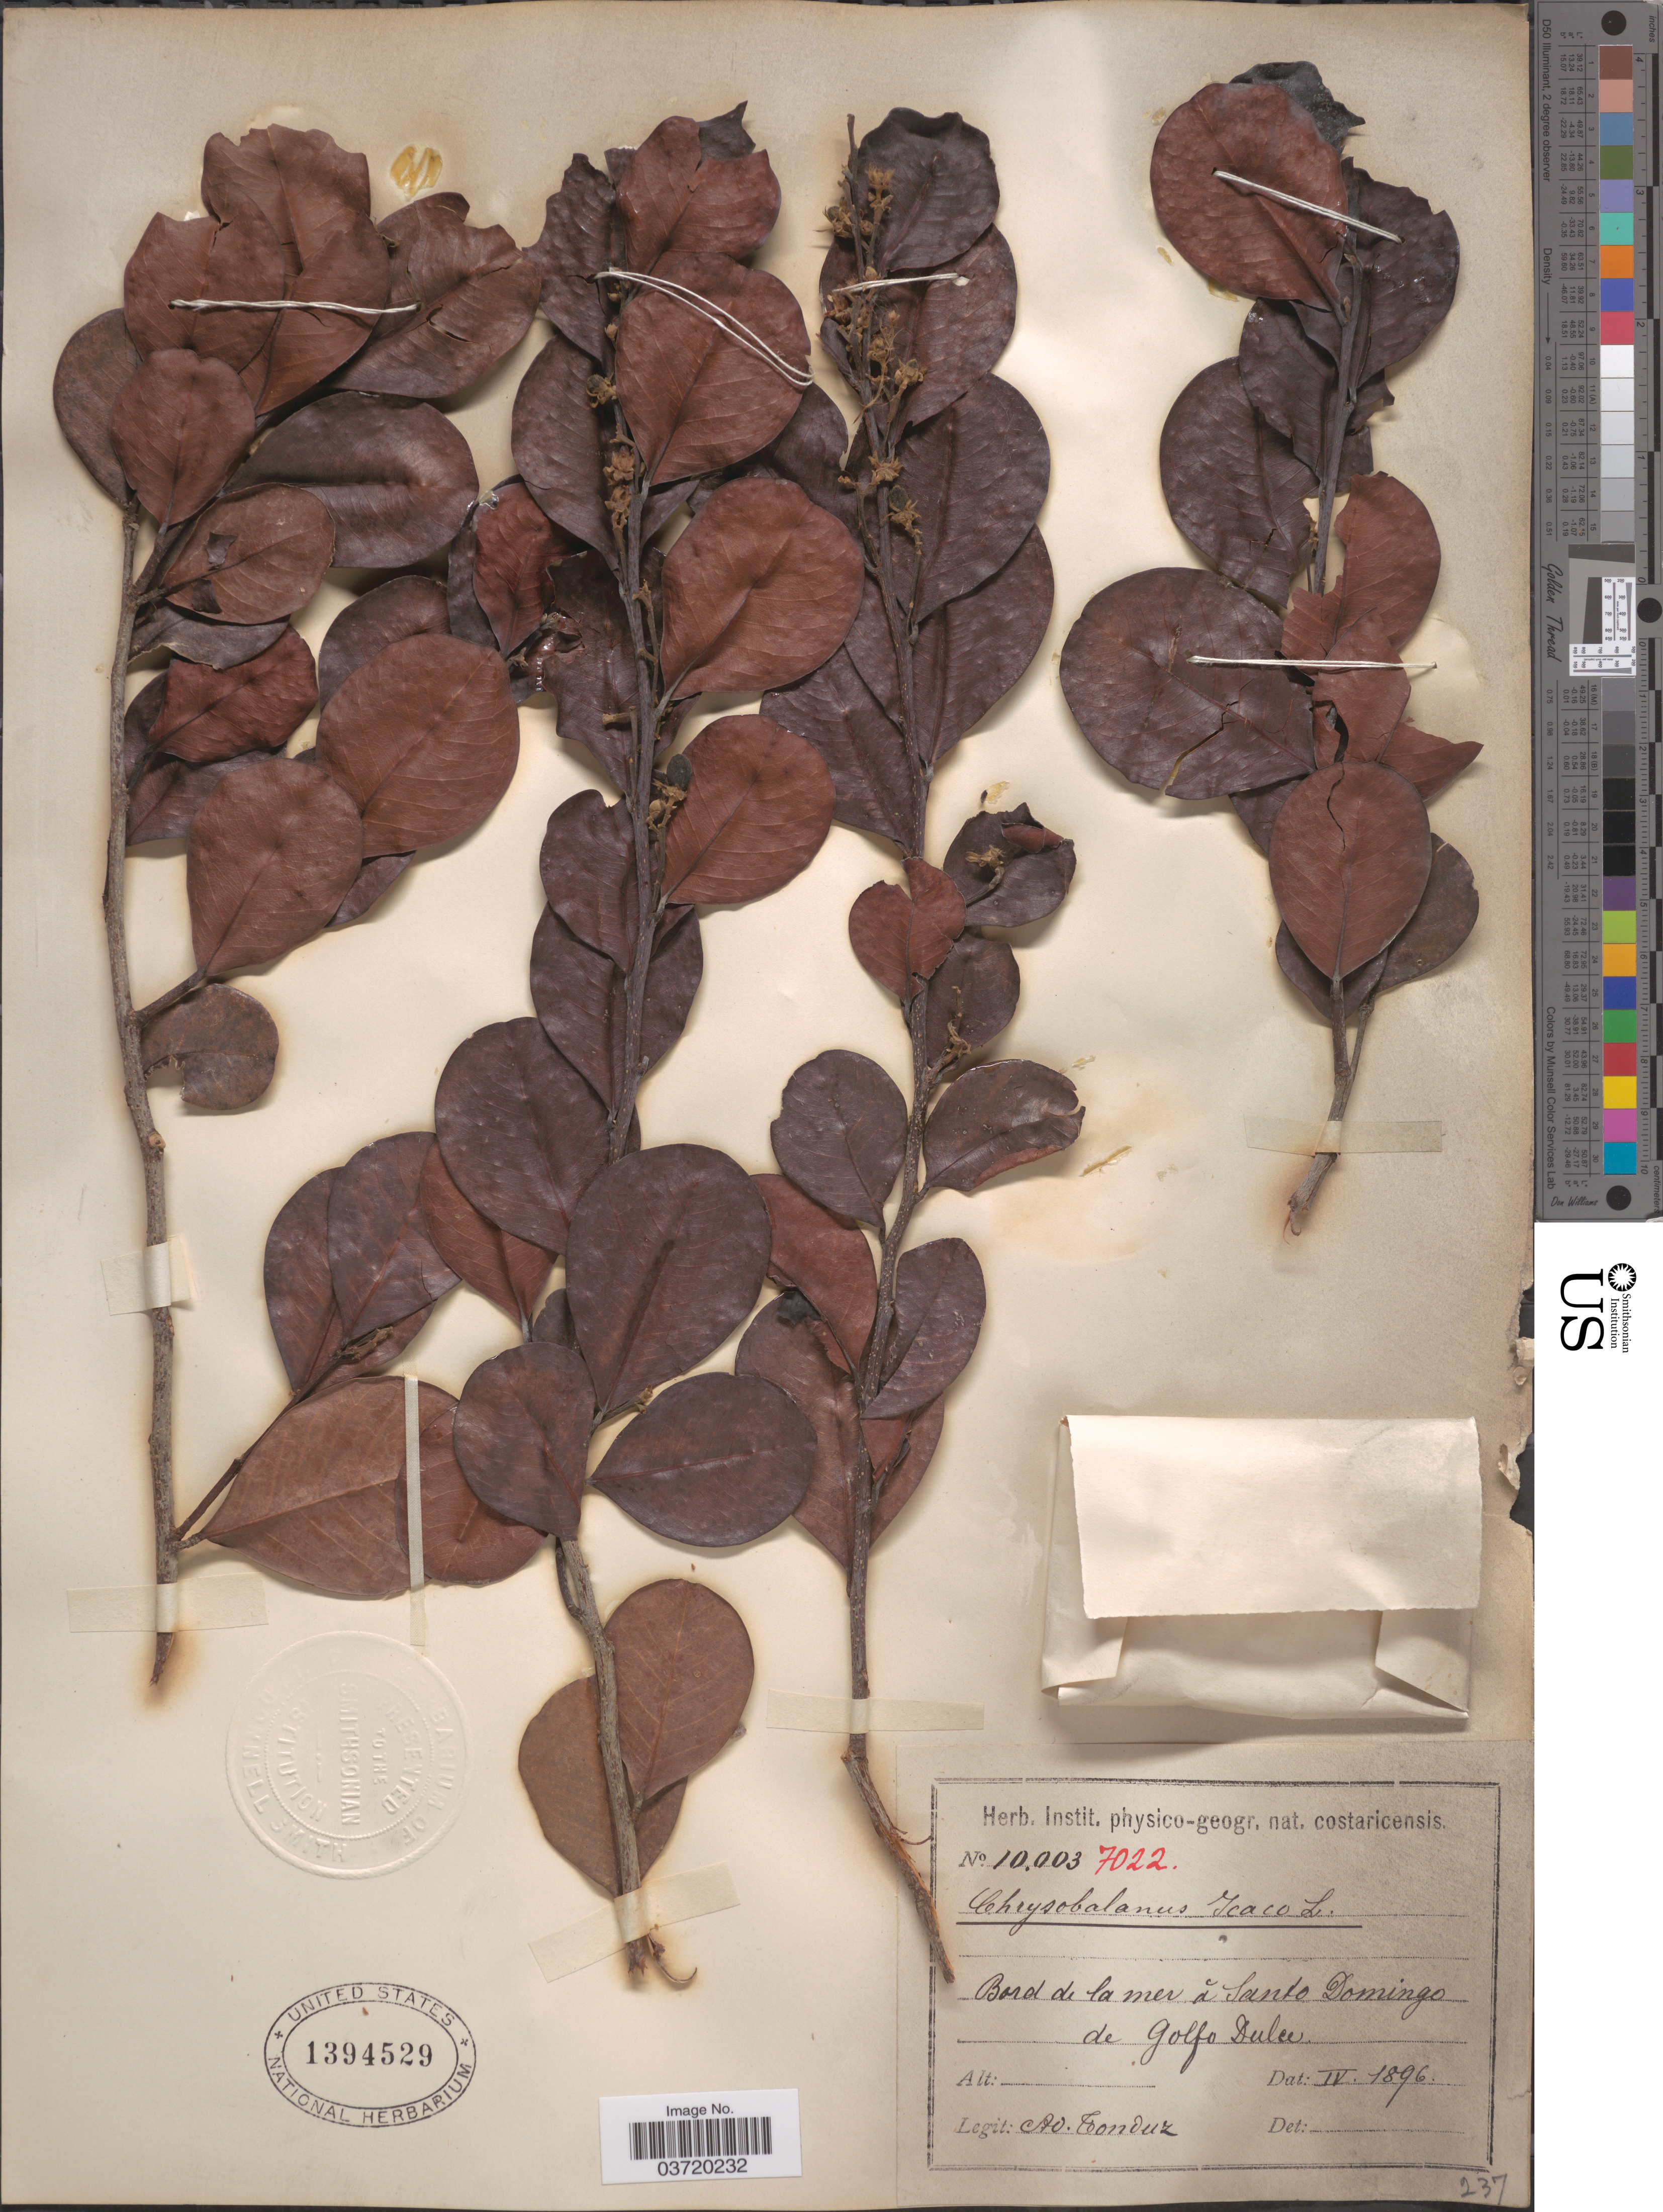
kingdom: Plantae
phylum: Tracheophyta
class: Magnoliopsida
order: Malpighiales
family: Chrysobalanaceae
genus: Chrysobalanus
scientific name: Chrysobalanus icaco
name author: L.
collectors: A. Tonduz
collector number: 10003/7022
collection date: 1896-04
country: Costa Rica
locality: Bord de la mer á Santo Domingo de Golfo Dulce.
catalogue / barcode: US 1394529